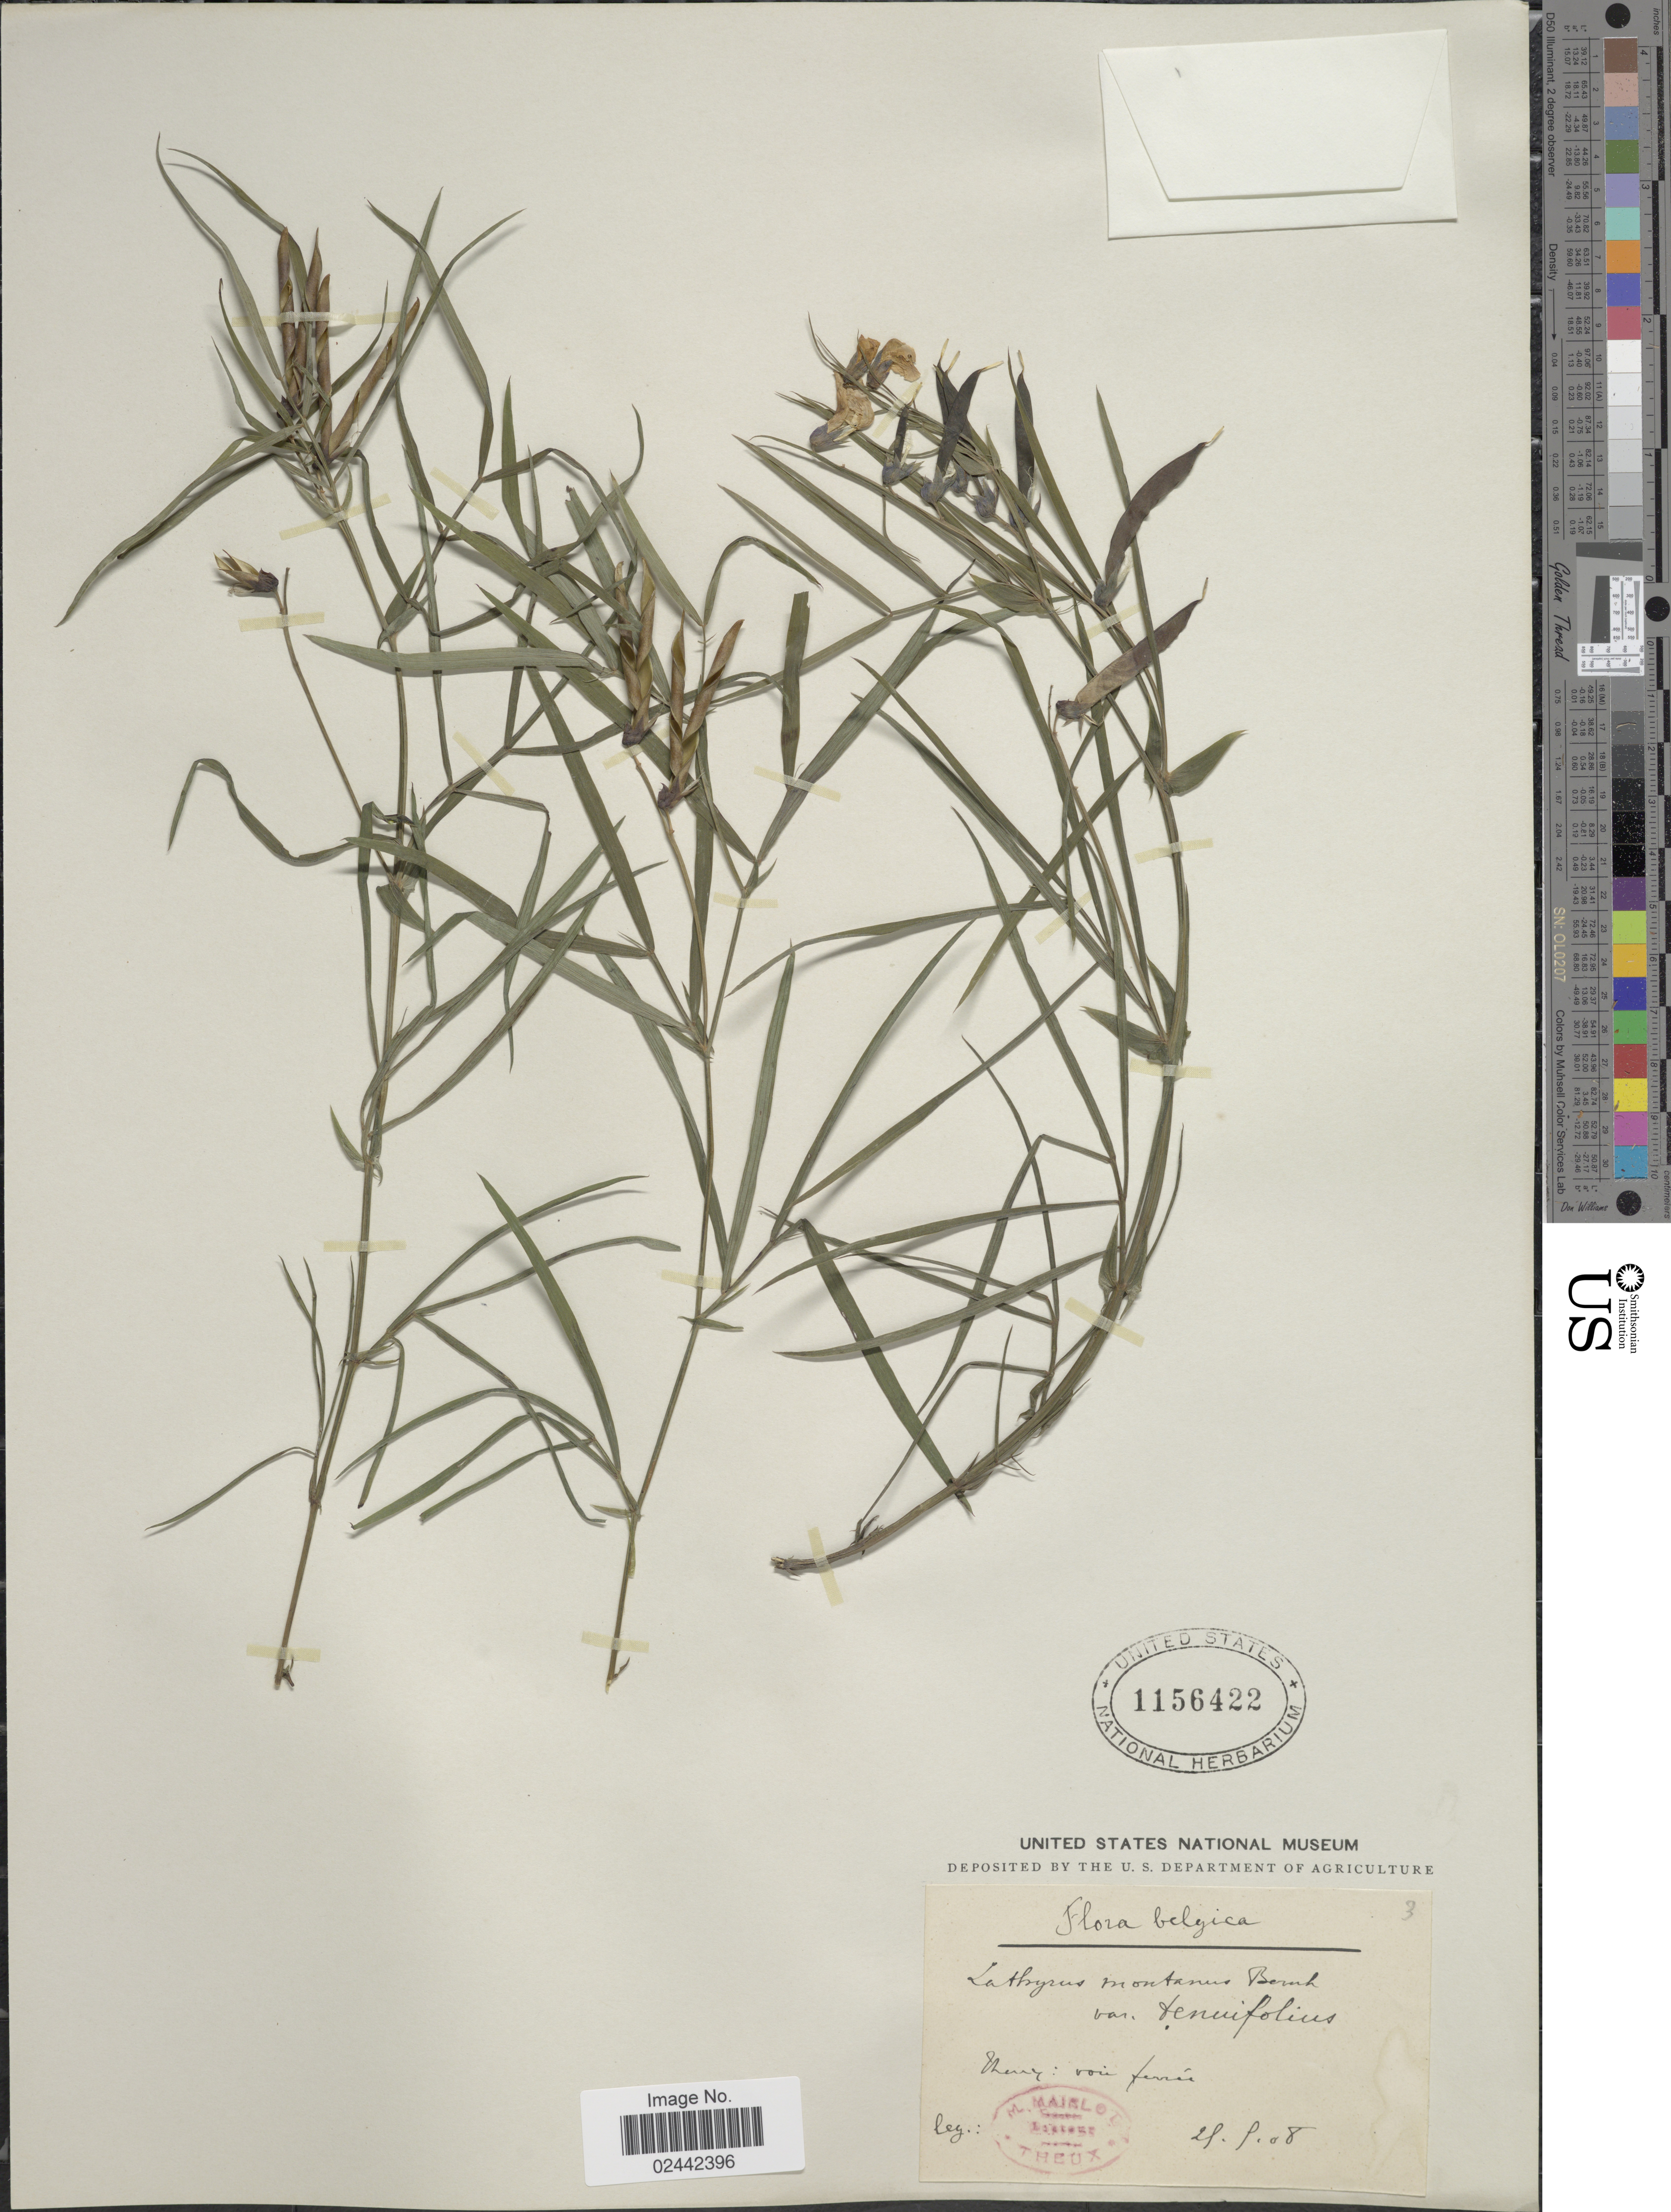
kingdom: Plantae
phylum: Tracheophyta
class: Magnoliopsida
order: Fabales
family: Fabaceae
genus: Lathyrus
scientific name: Lathyrus montanus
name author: Bernh.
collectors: M. Mairlot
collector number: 3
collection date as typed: Transcribed d/m/y: 25/5/8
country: Belgium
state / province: Wallonia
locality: Belgica: Theux: voi ferree [interpreted].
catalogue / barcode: US 1156422